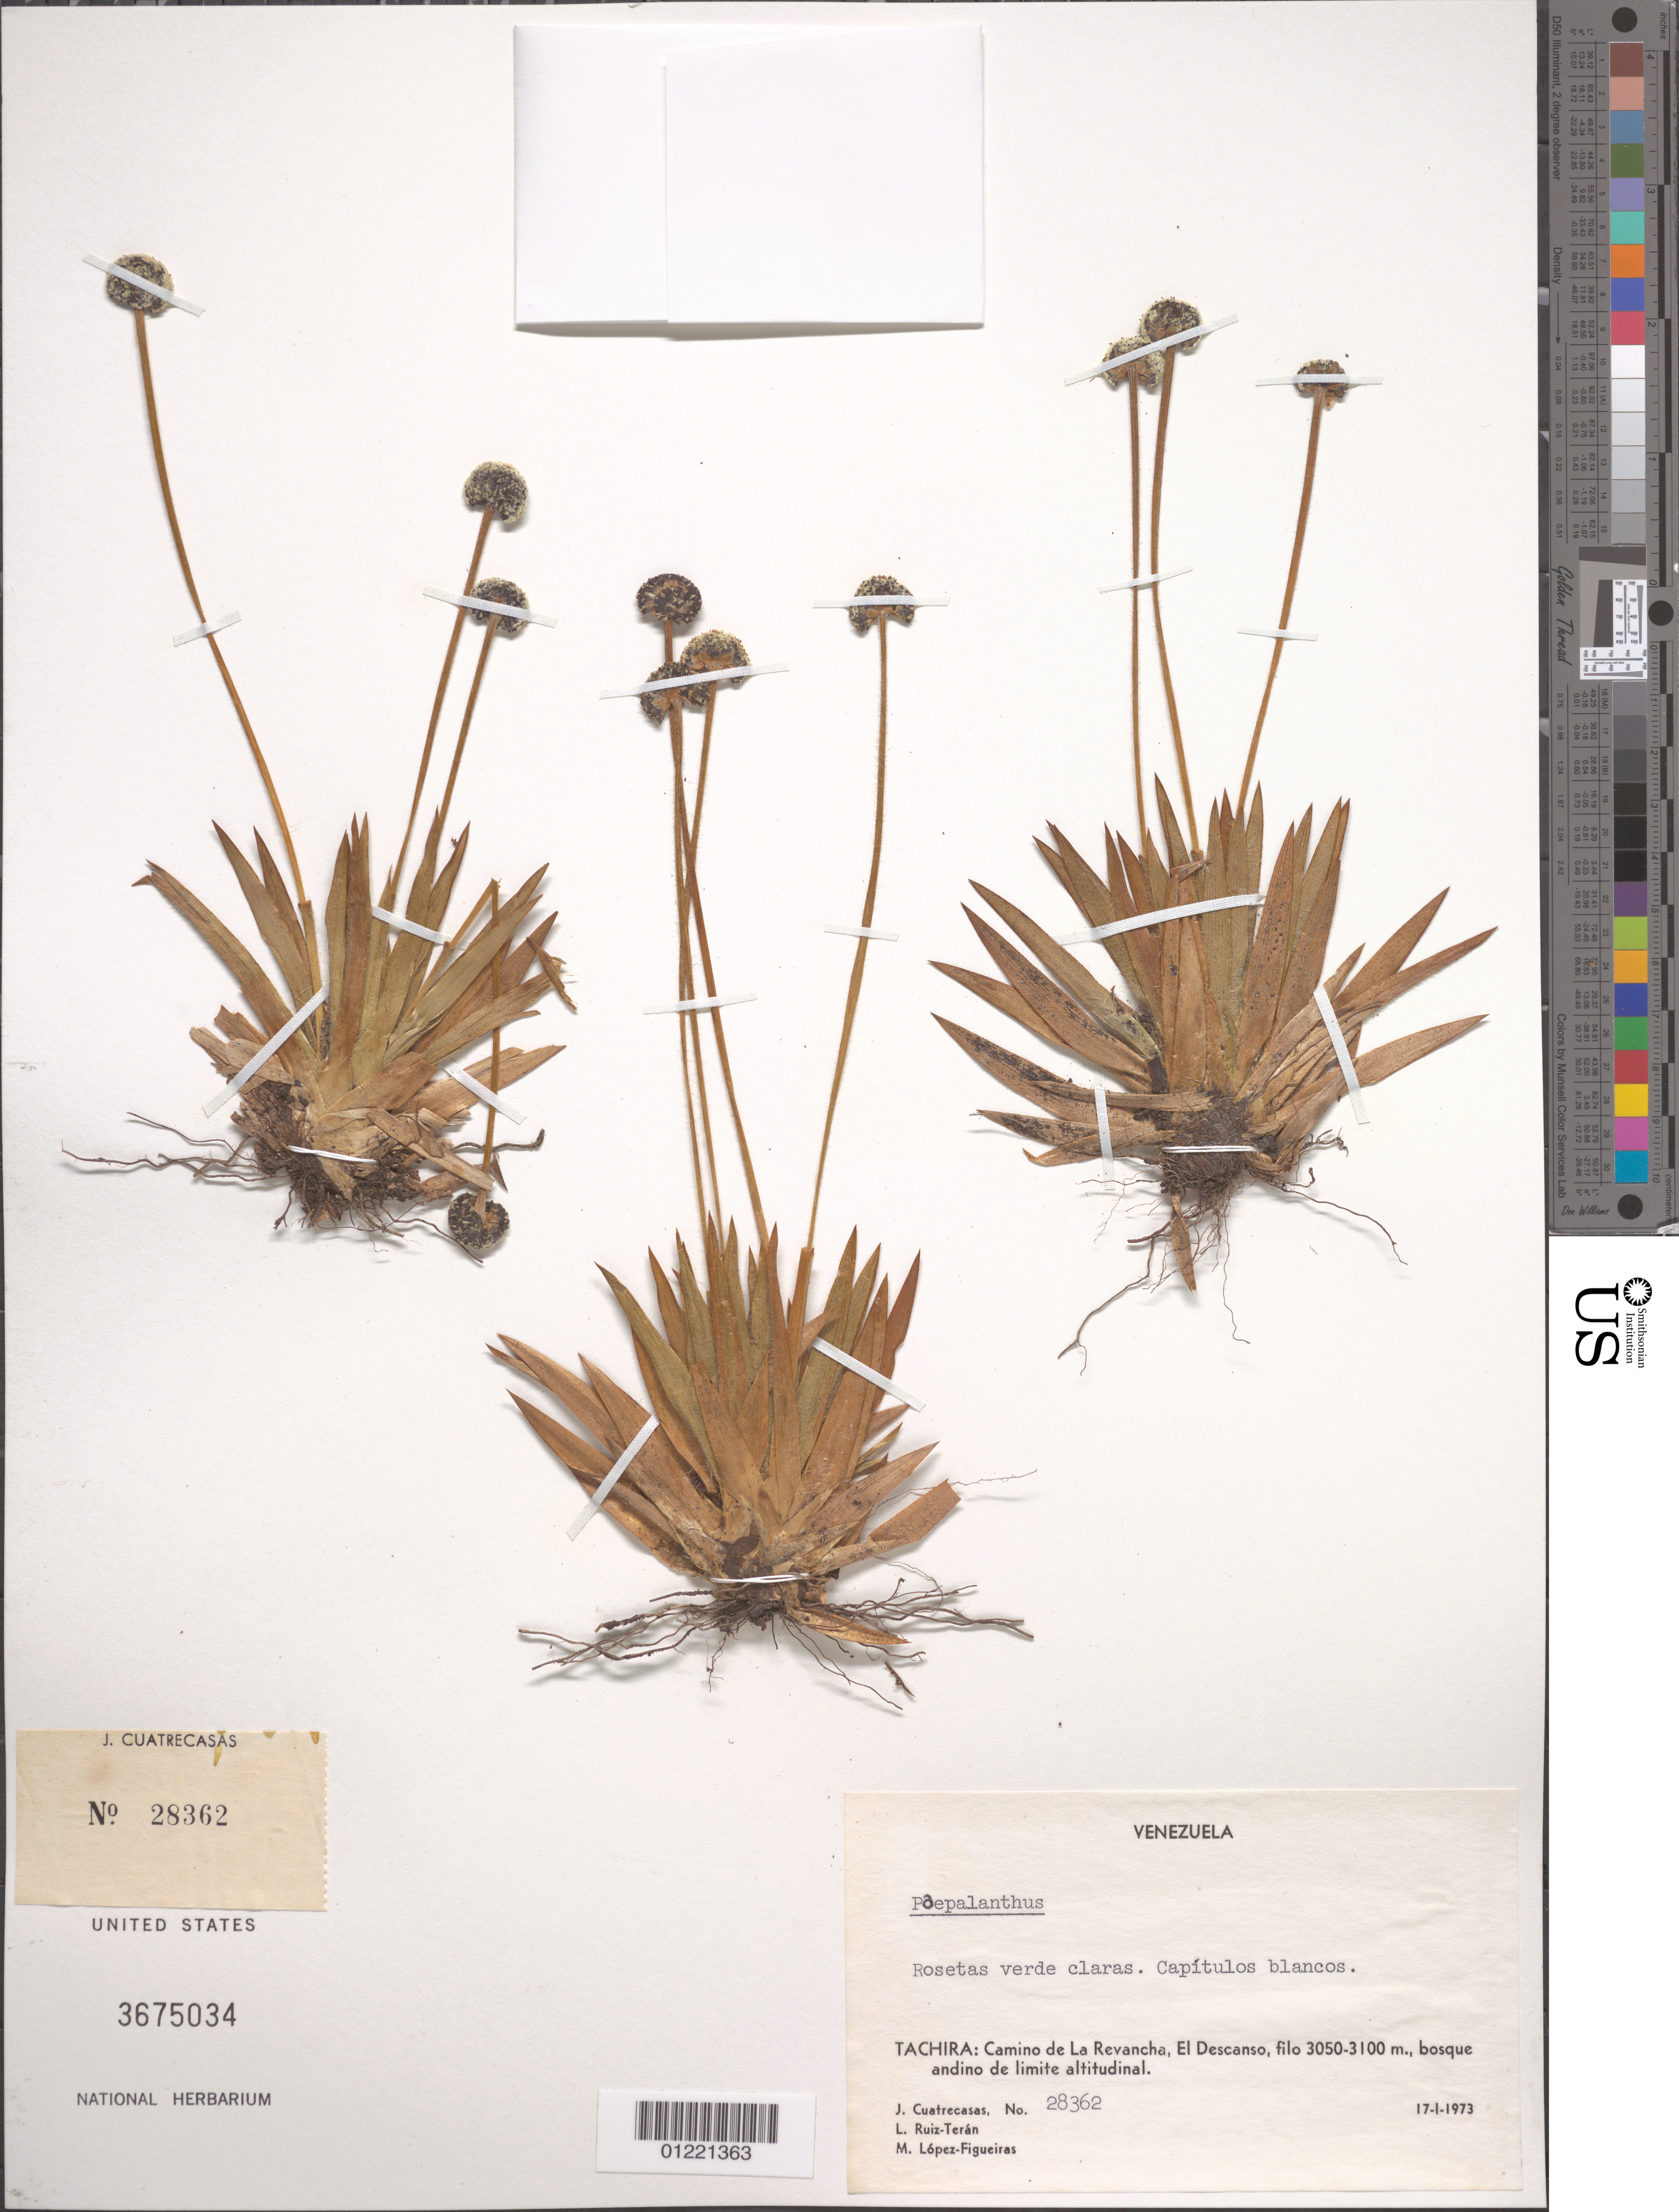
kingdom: Plantae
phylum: Tracheophyta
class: Liliopsida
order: Poales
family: Eriocaulaceae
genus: Paepalanthus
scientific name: Paepalanthus meridensis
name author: Klotzsch ex Körn.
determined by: Sauthier, Laura Jeanne, (SPF), Universidade de Sao Paulo (BRAZIL)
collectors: J. Cuatrecasas, L. E. Ruíz-Terán & M. López Figueiras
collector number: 28362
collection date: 1973-01-17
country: Venezuela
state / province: Tachira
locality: Camino de La Revancha, El Descanso, filo, bosque andino de limite altitudinal.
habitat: bosque andino de limite altitudinal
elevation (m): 3050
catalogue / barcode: US 3675034